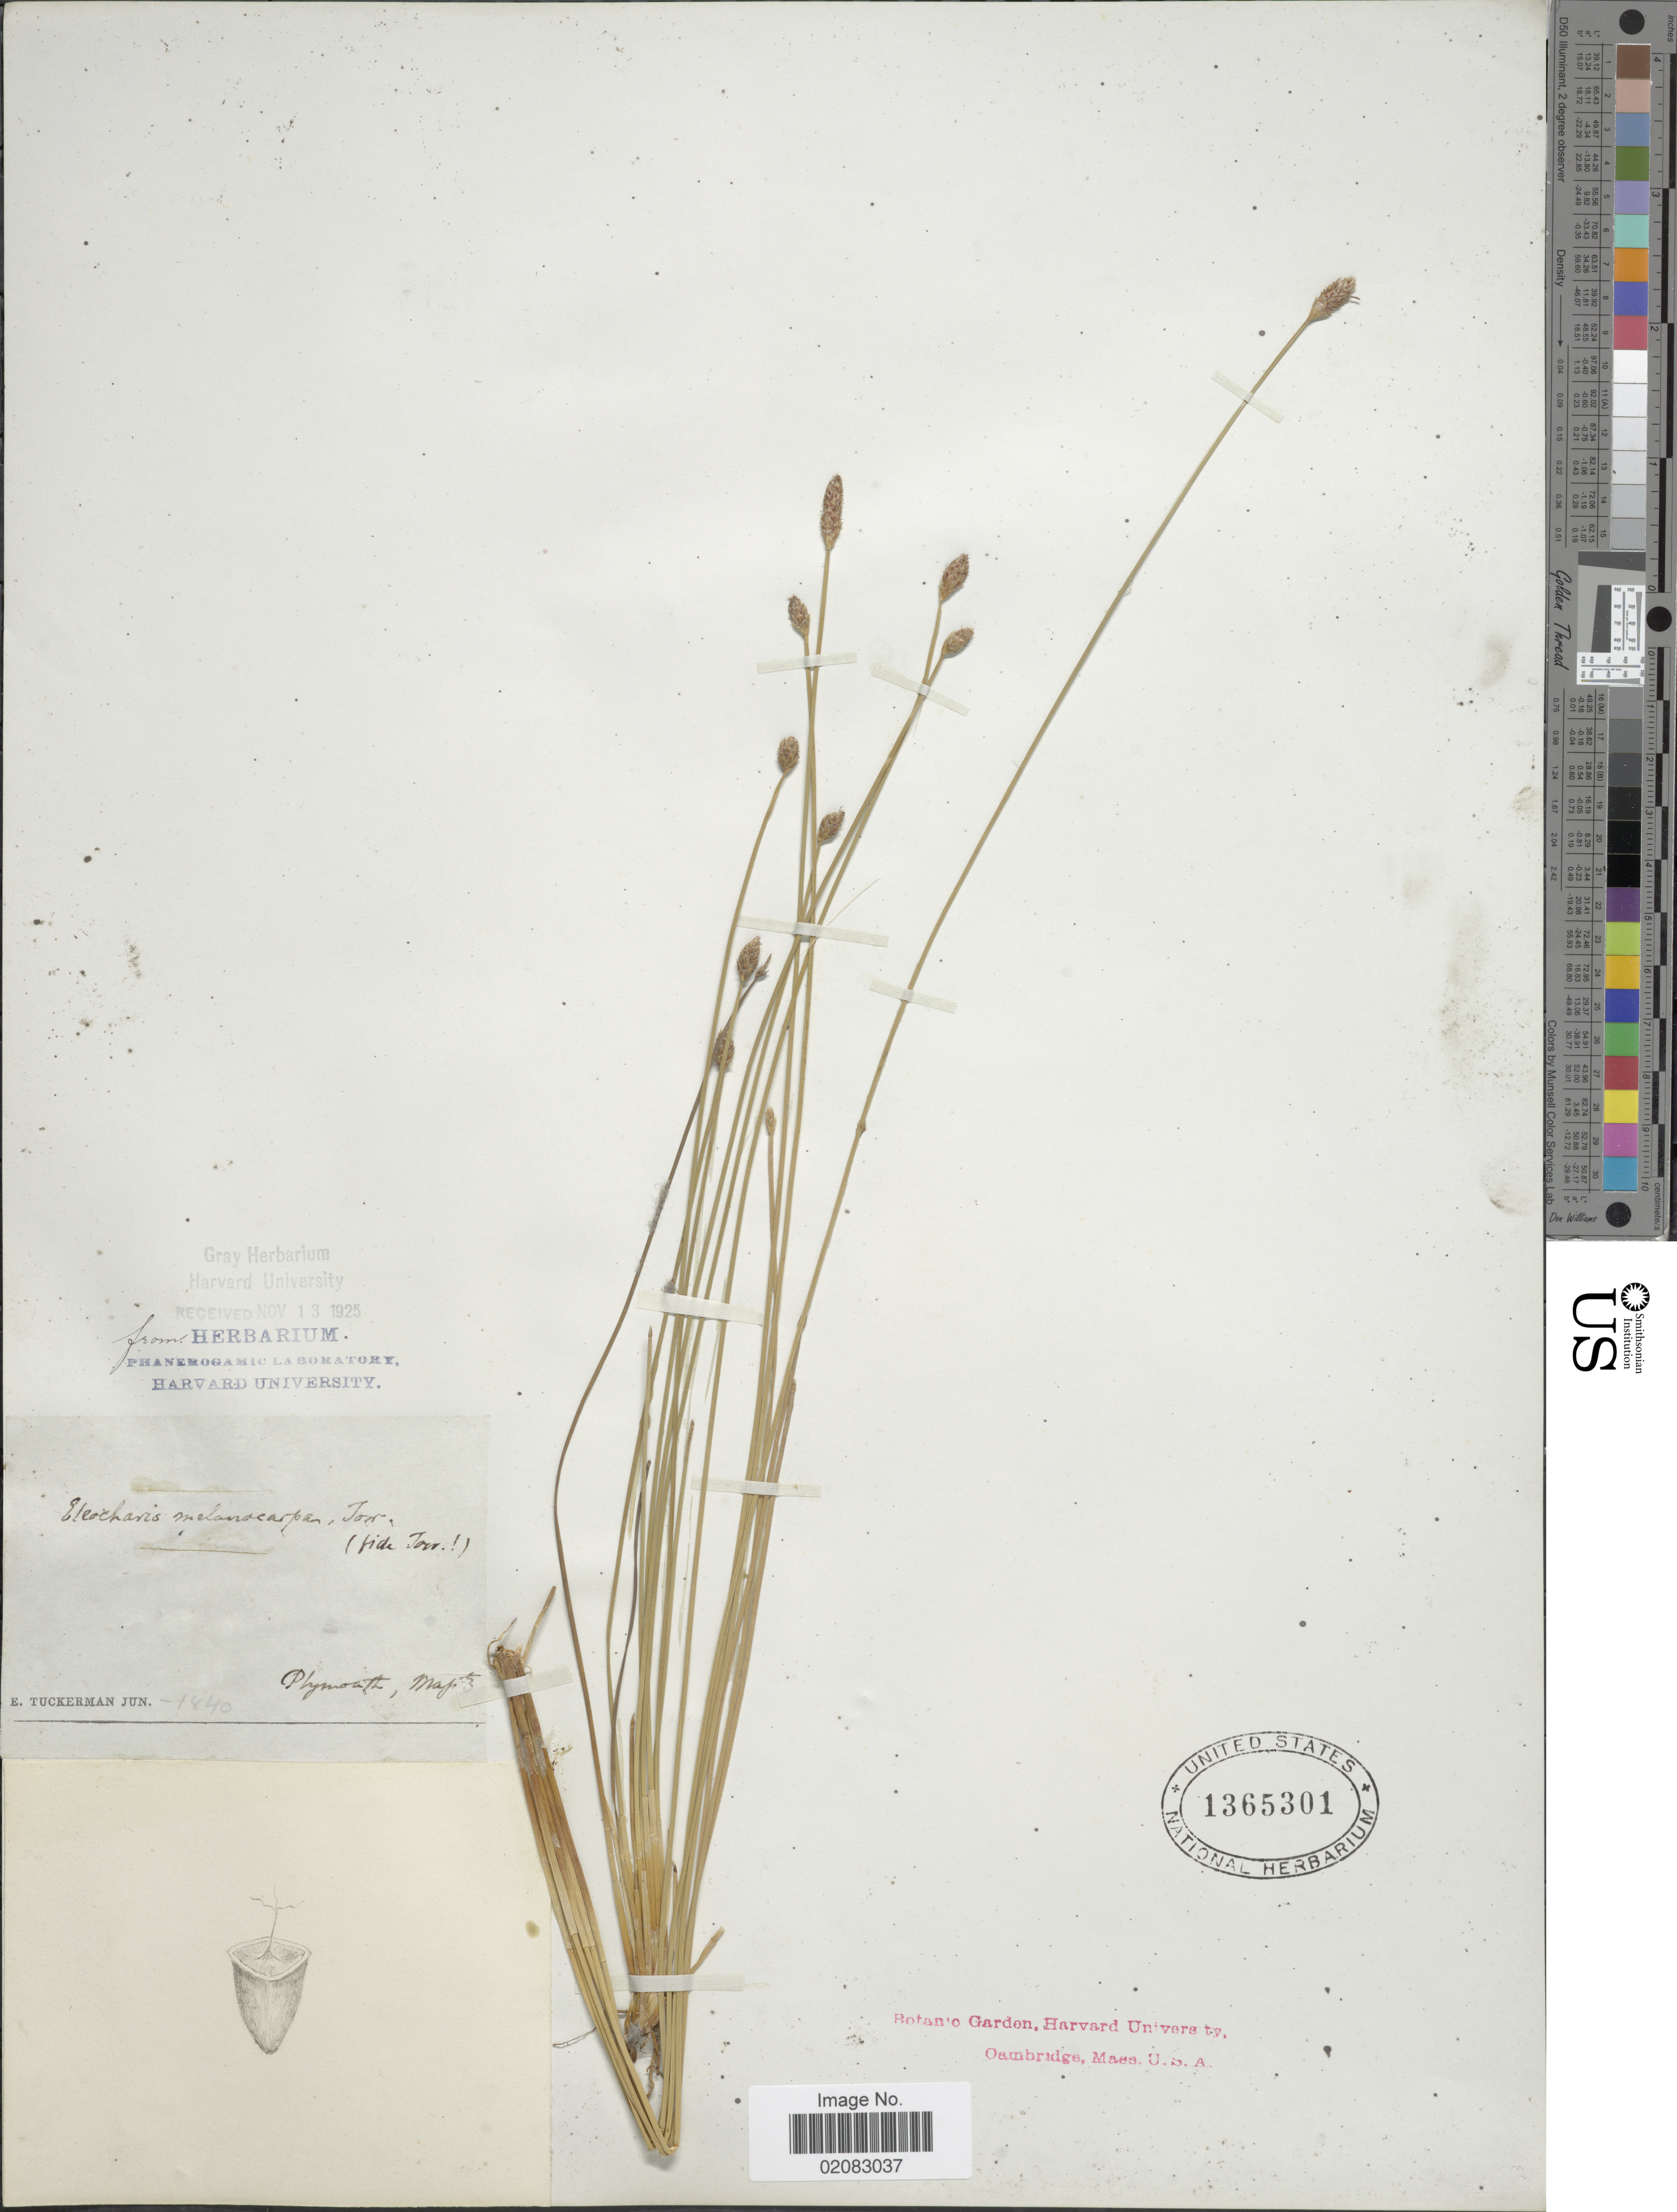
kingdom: Plantae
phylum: Tracheophyta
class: Liliopsida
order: Poales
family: Cyperaceae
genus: Eleocharis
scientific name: Eleocharis melanocarpa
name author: Torr.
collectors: E. Tuckerman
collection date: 1840-06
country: United States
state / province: Massachusetts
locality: Plymouth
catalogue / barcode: US 1365301